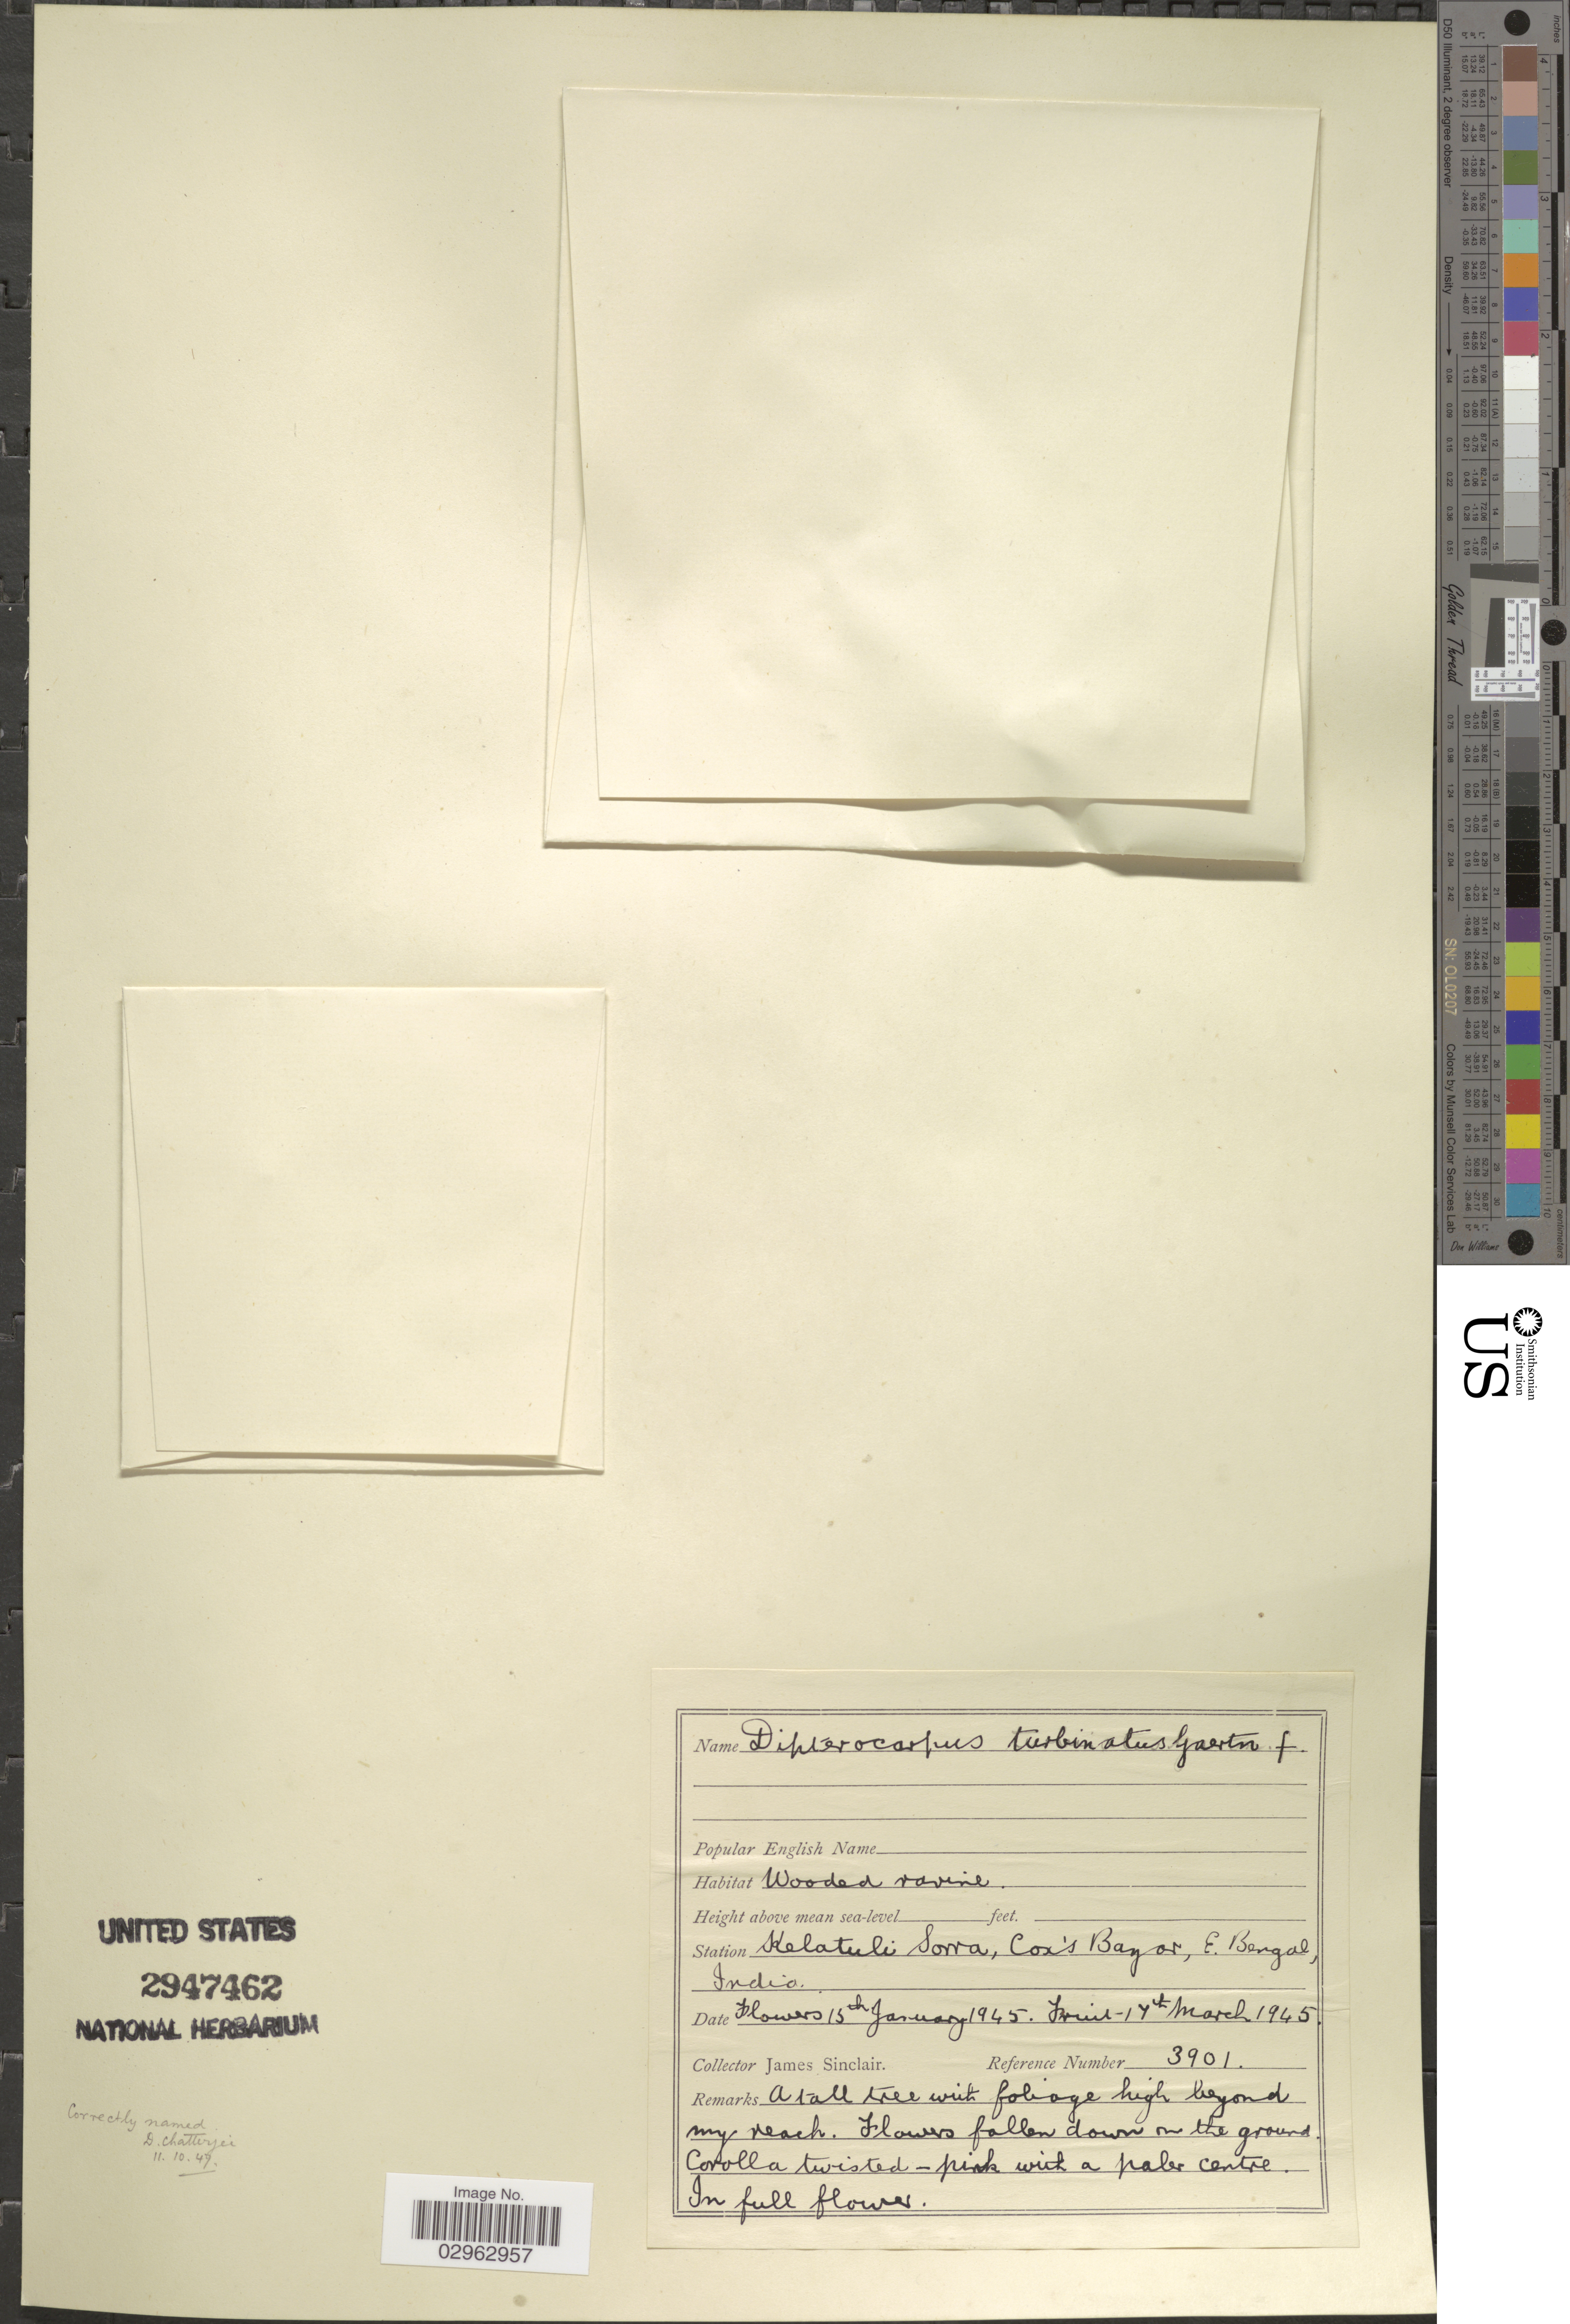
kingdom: Plantae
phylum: Tracheophyta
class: Magnoliopsida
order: Malvales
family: Dipterocarpaceae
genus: Dipterocarpus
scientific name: Dipterocarpus turbinatus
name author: C.F. Gaertn.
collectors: J. Sinclair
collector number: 3901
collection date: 1945-01-15/1945-03-17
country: Bangladesh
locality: Station Kelatuli Sorra, Cox's Bazar, E. Bengal.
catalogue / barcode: US 2947462